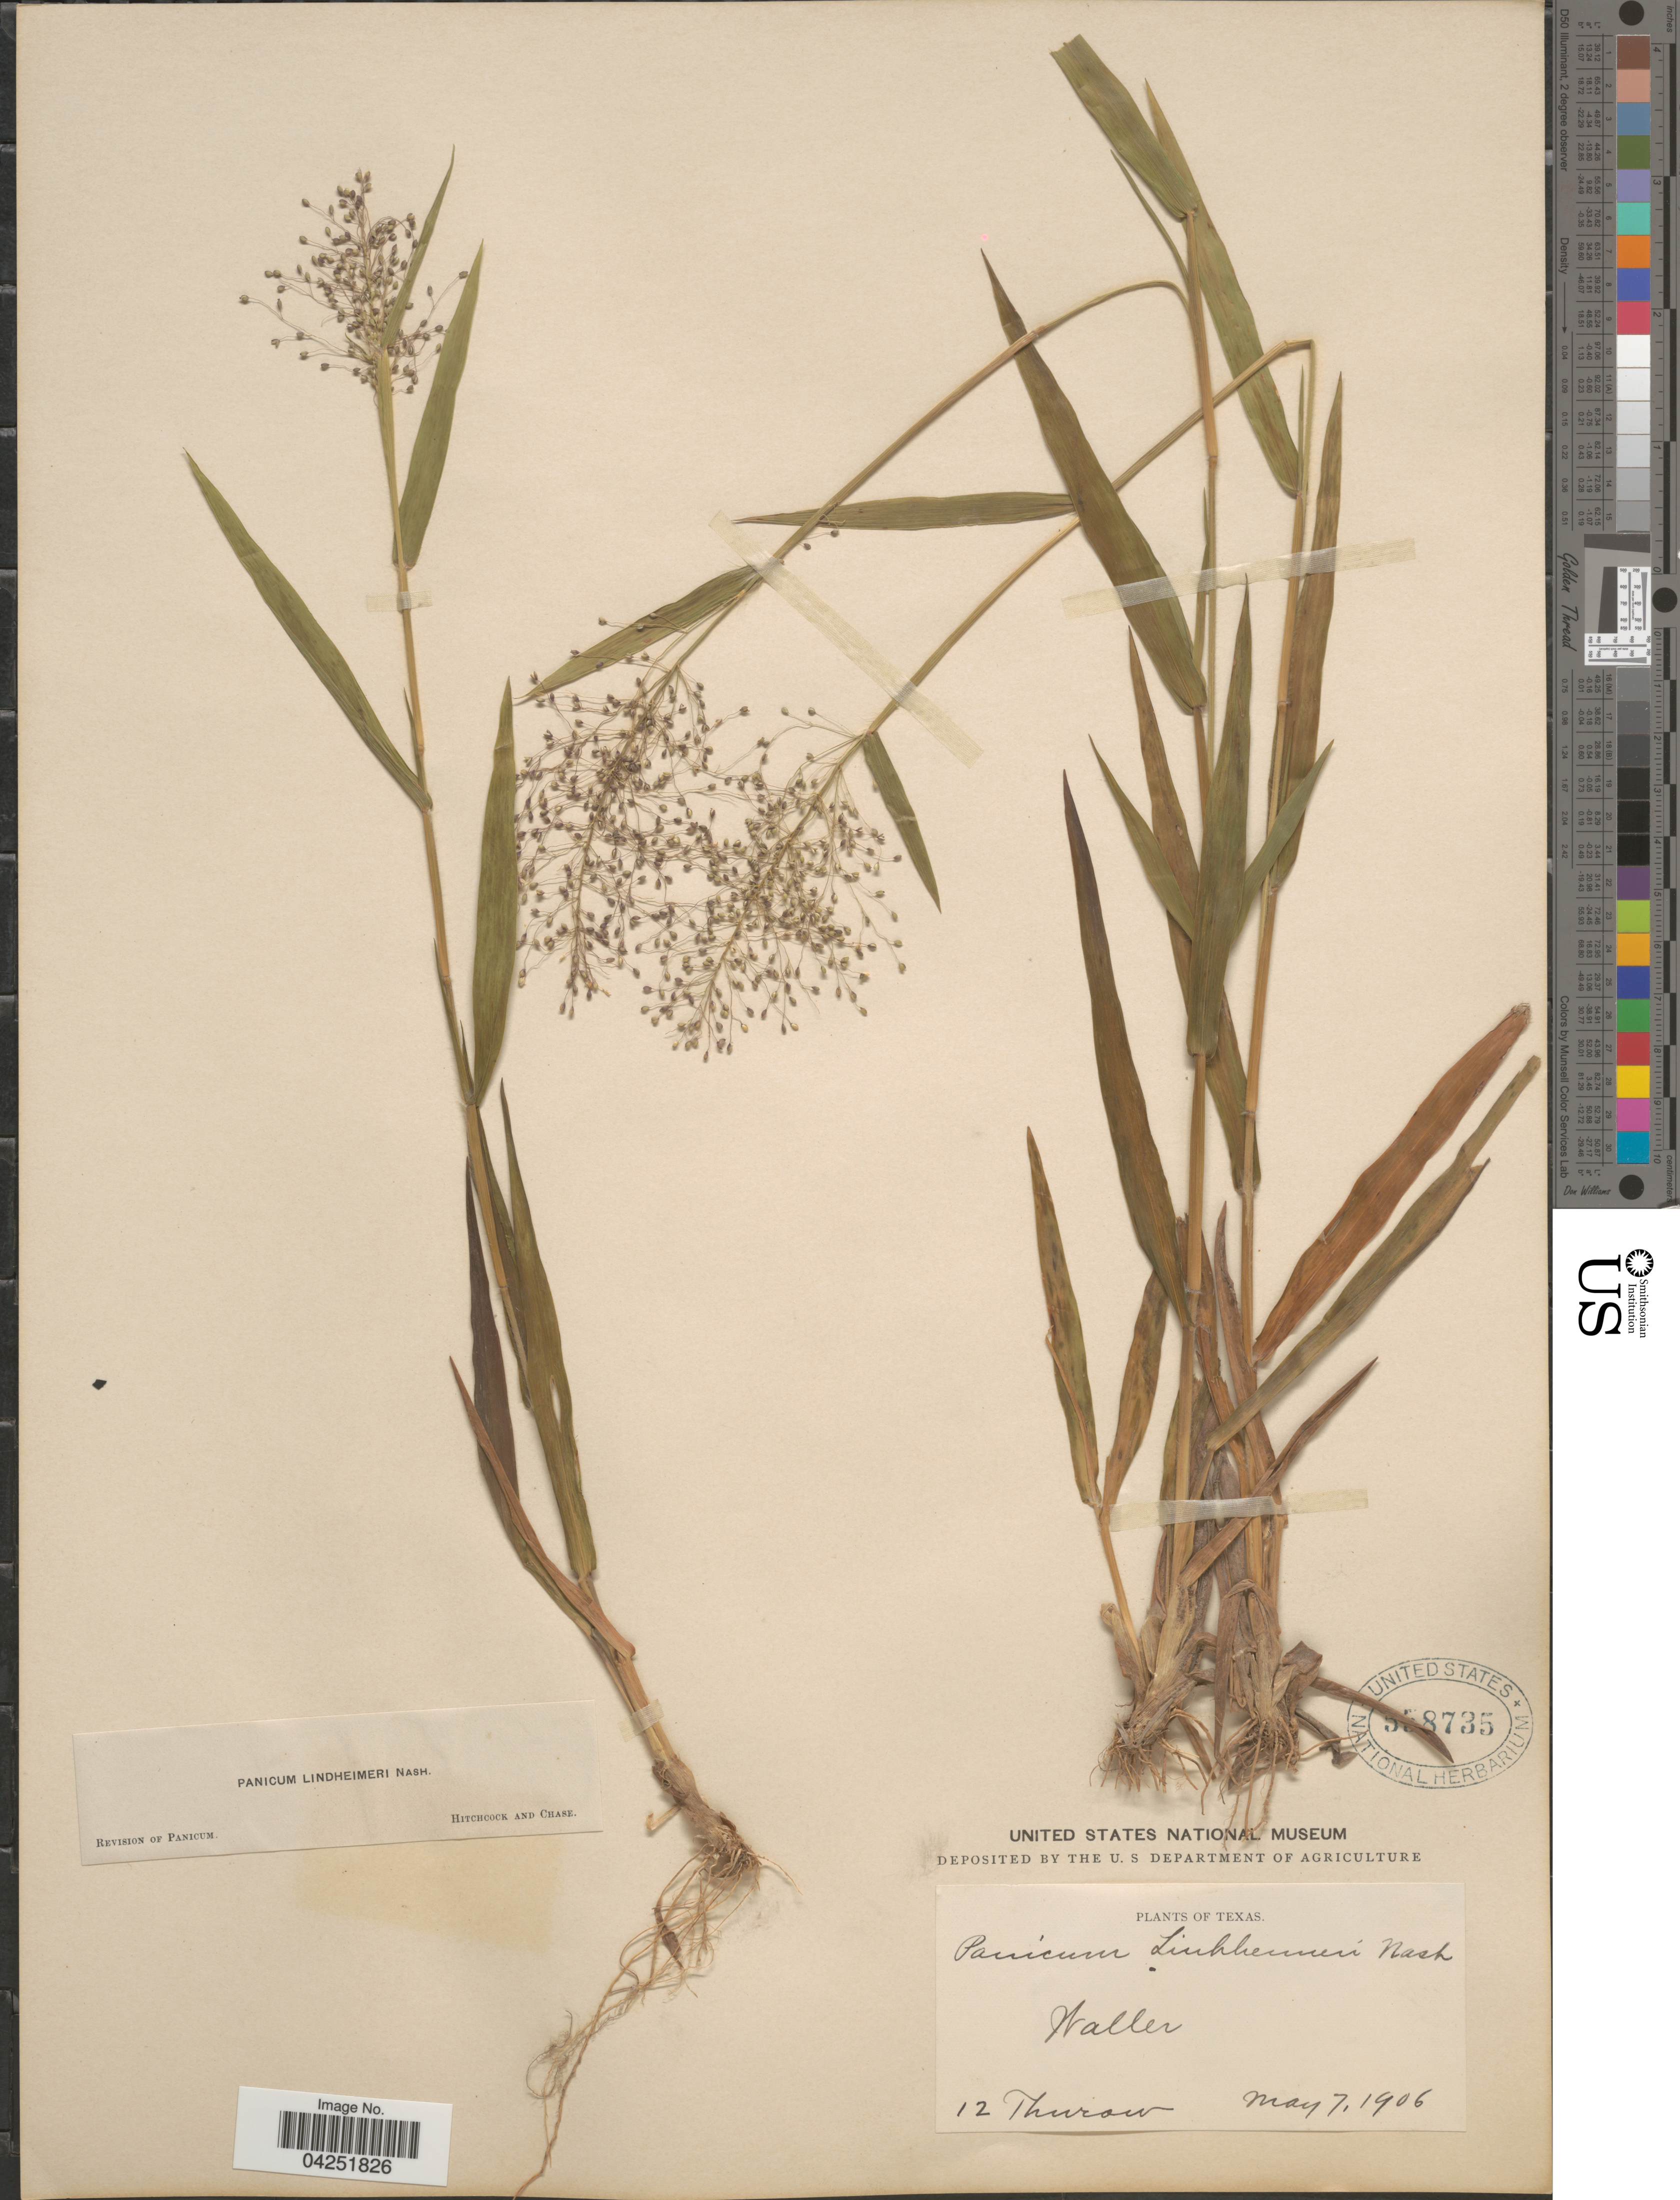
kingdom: Plantae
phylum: Tracheophyta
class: Liliopsida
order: Poales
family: Poaceae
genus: Dichanthelium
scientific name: Dichanthelium acuminatum var. lindheimeri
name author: (Nash) Gould & C.A. Clark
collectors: Thurow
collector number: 12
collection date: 1906-05-07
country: United States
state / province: Texas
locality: Waller.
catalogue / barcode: US 558735